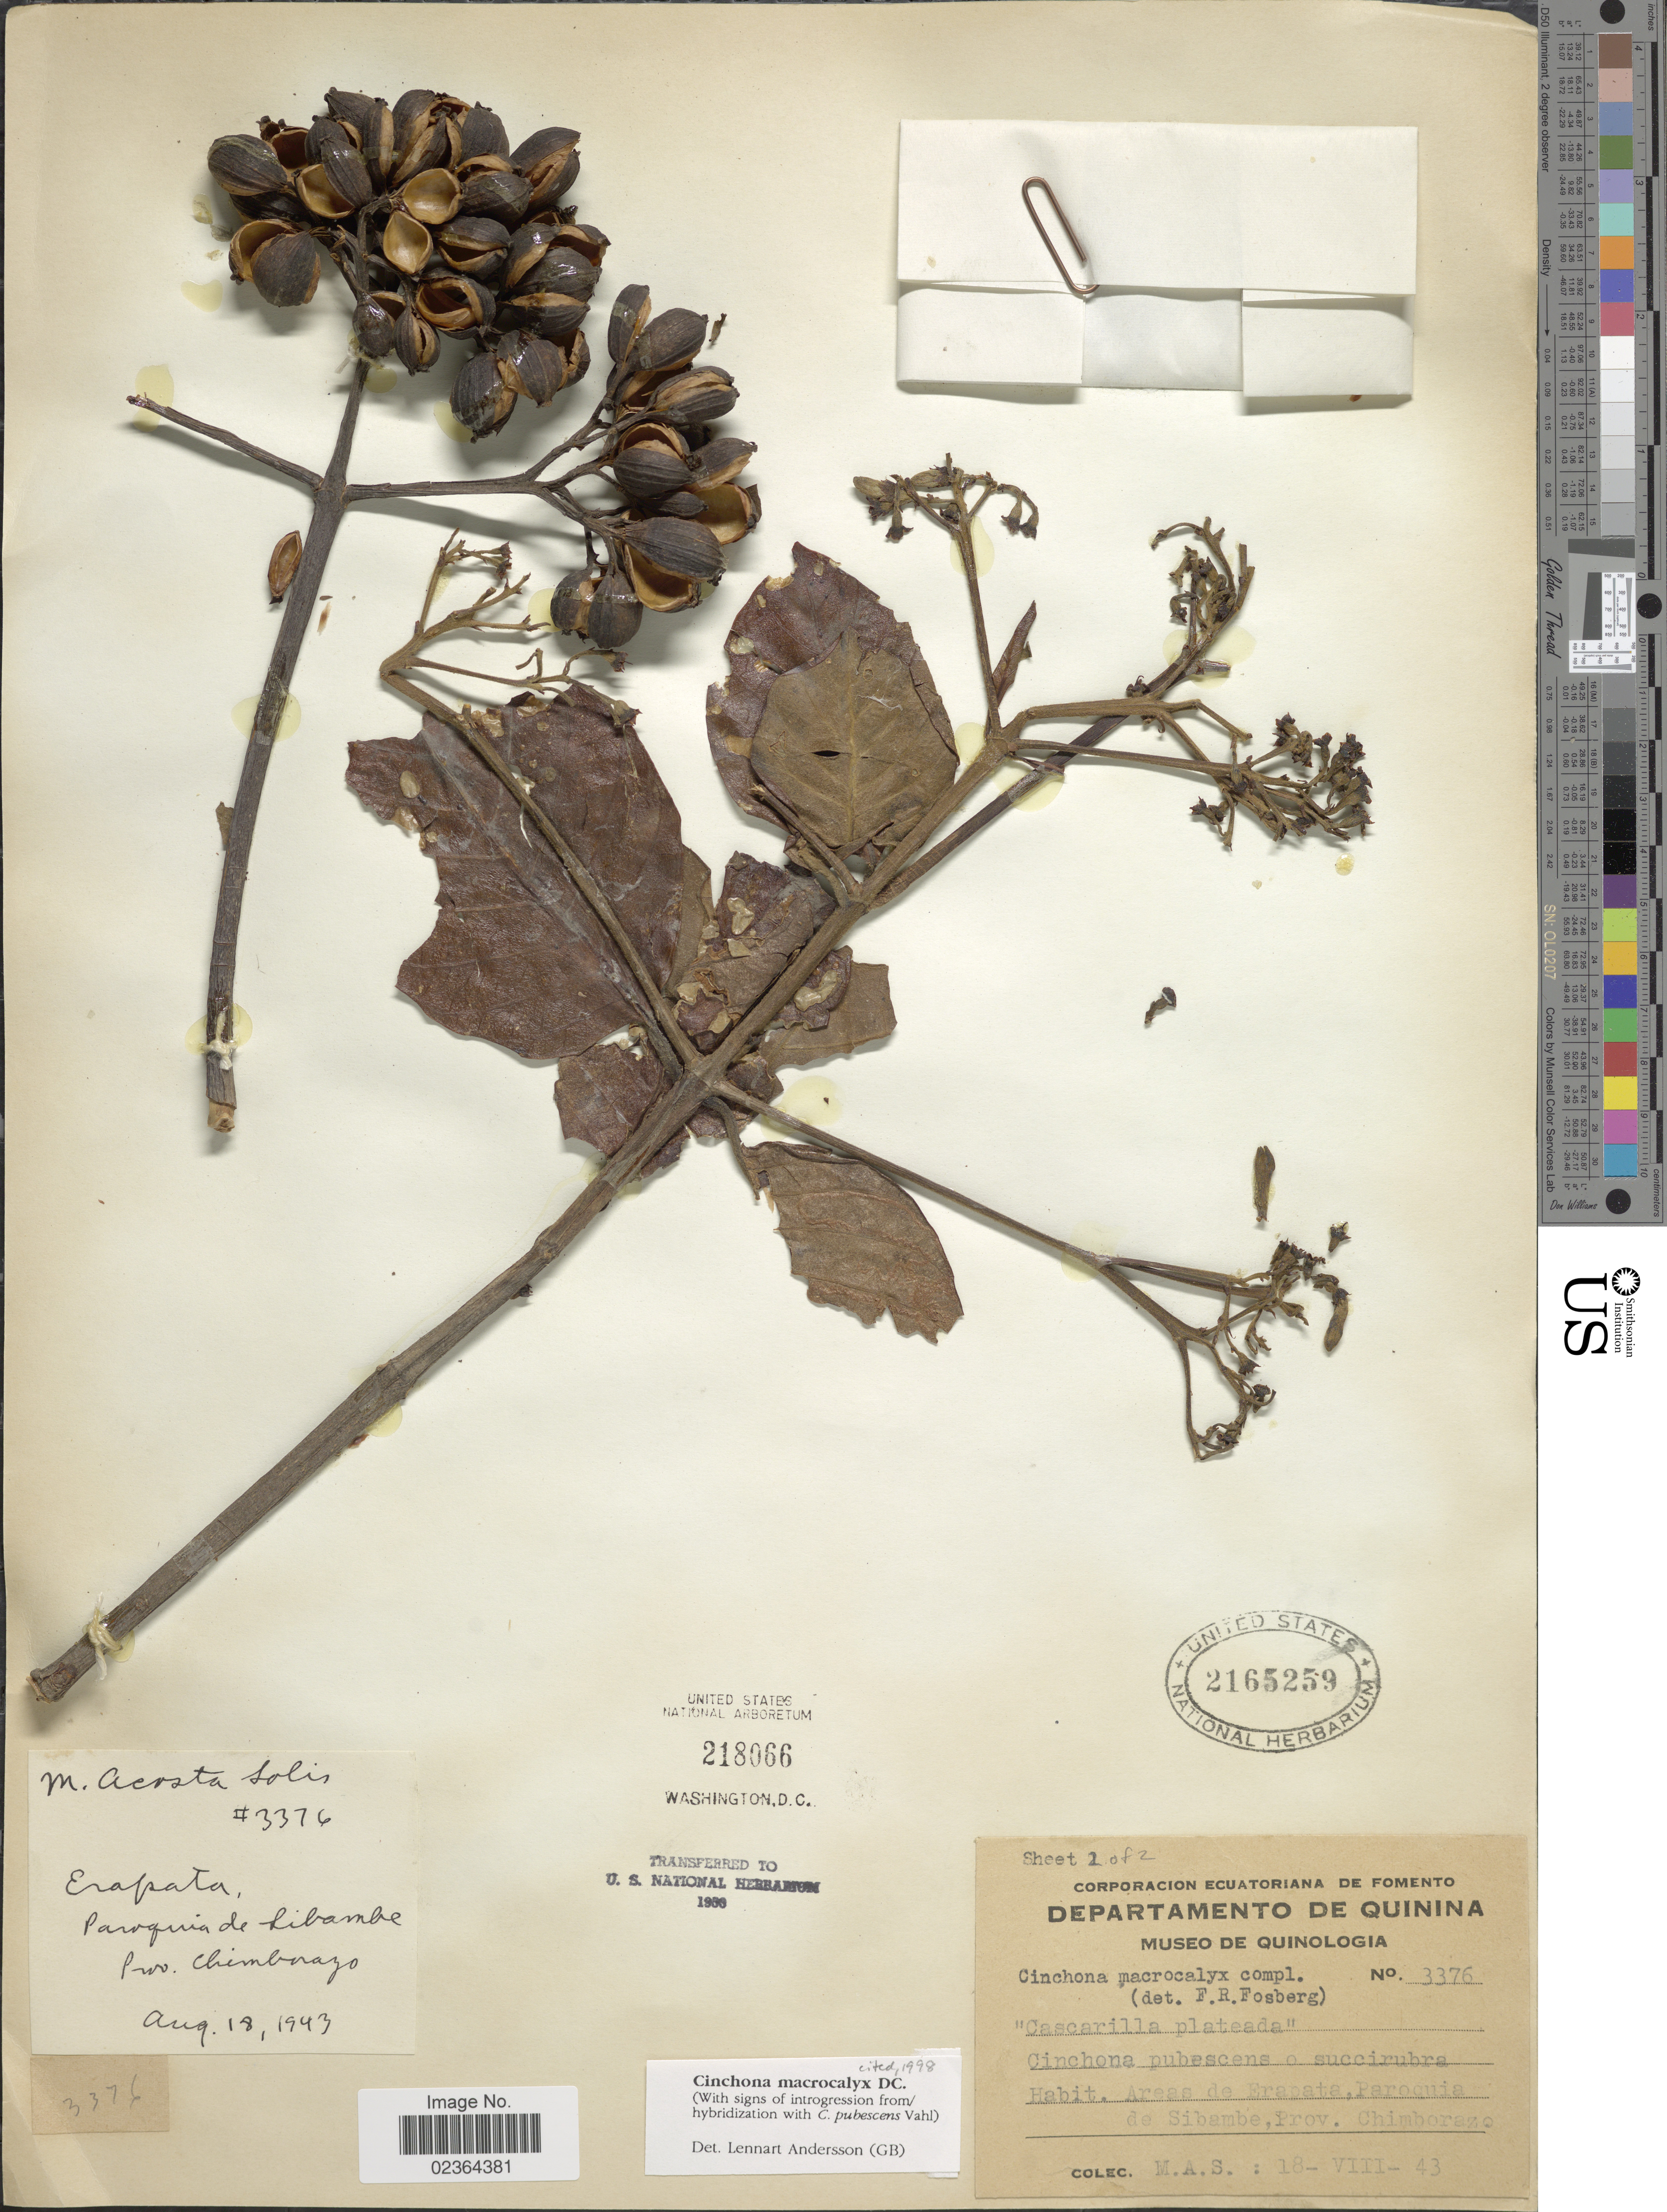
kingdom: Plantae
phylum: Tracheophyta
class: Magnoliopsida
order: Gentianales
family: Rubiaceae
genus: Cinchona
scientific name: Cinchona macrocalyx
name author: Pav. ex DC.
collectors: M. A. S.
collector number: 3376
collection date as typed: Transcribed d/m/y: 18/8/43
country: Ecuador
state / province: Chimborazo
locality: areas de Erapata, Paroquia de Sibambe, Prov. Chimborazo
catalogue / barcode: US 2165259